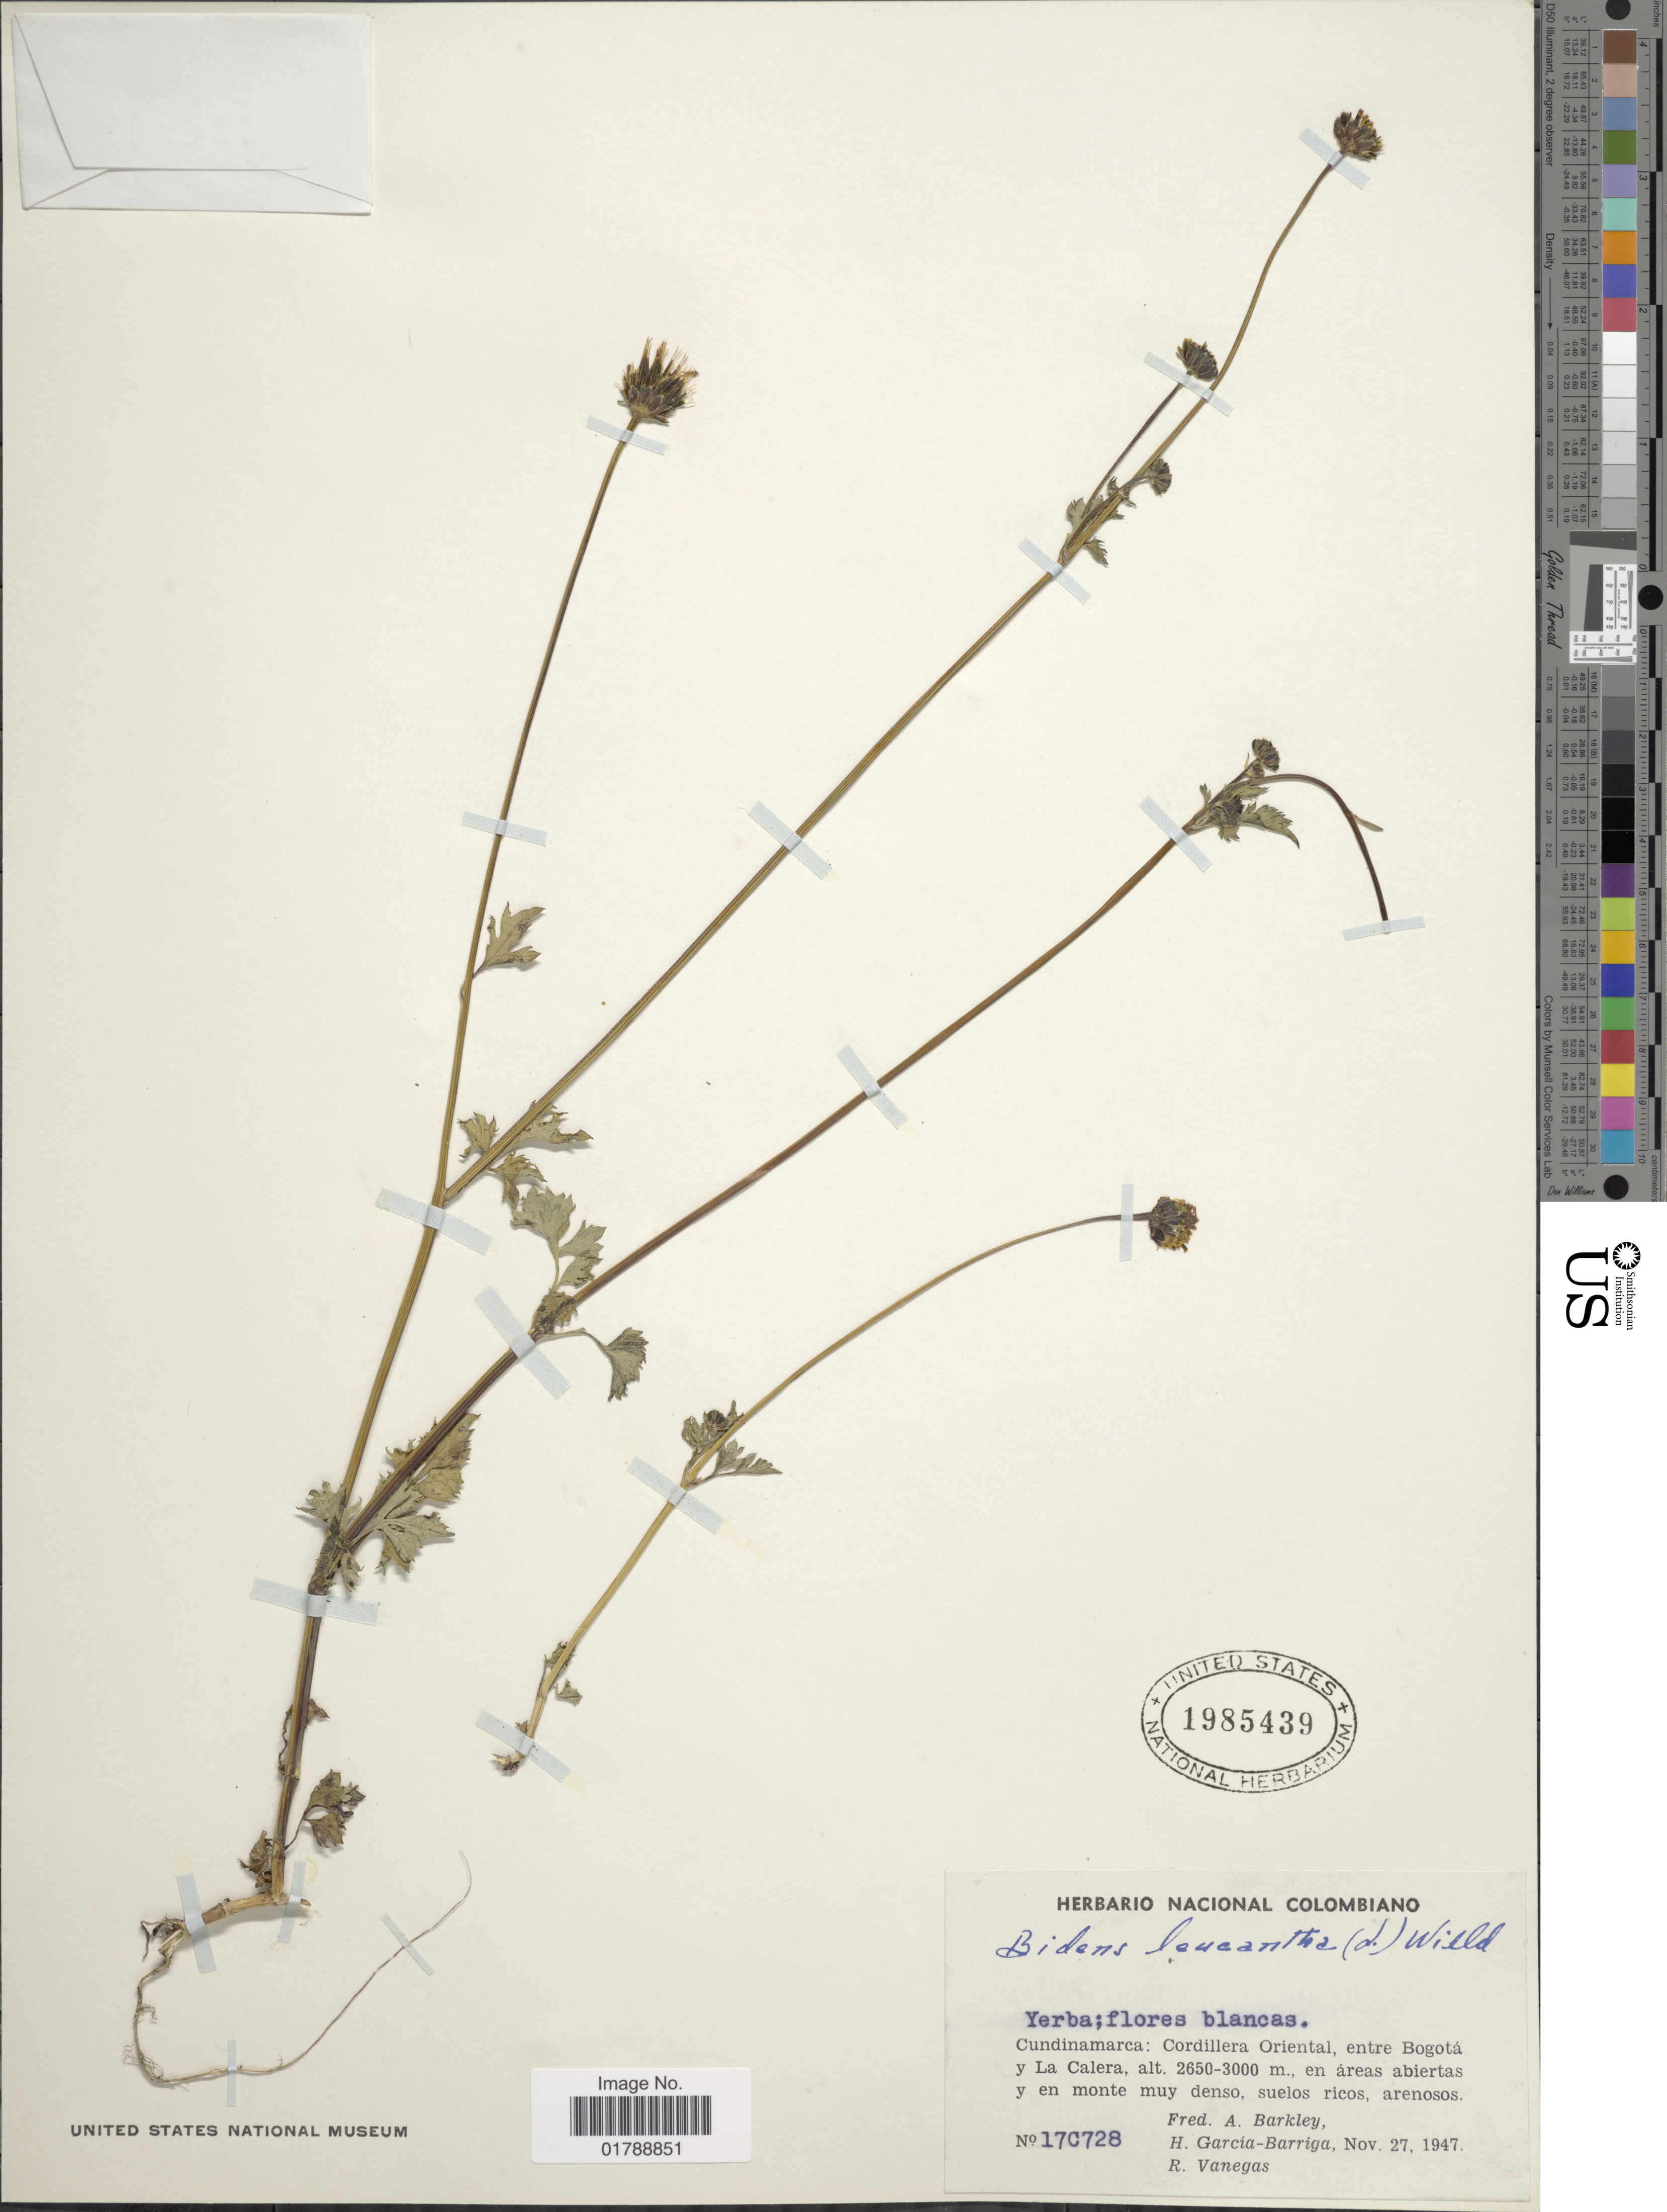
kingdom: Plantae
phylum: Tracheophyta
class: Magnoliopsida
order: Asterales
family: Asteraceae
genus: Bidens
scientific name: Bidens pilosa var. radiata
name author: (Sch. Bip.) J.A. Schmidt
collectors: F. A. Barkley, H. García Barriga & R. Vanegas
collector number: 17C728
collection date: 1947-11-27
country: Colombia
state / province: Cundinamarca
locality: Cordillera Oriental, entre Bogotá y La Calera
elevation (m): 2650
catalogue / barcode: US 1985439